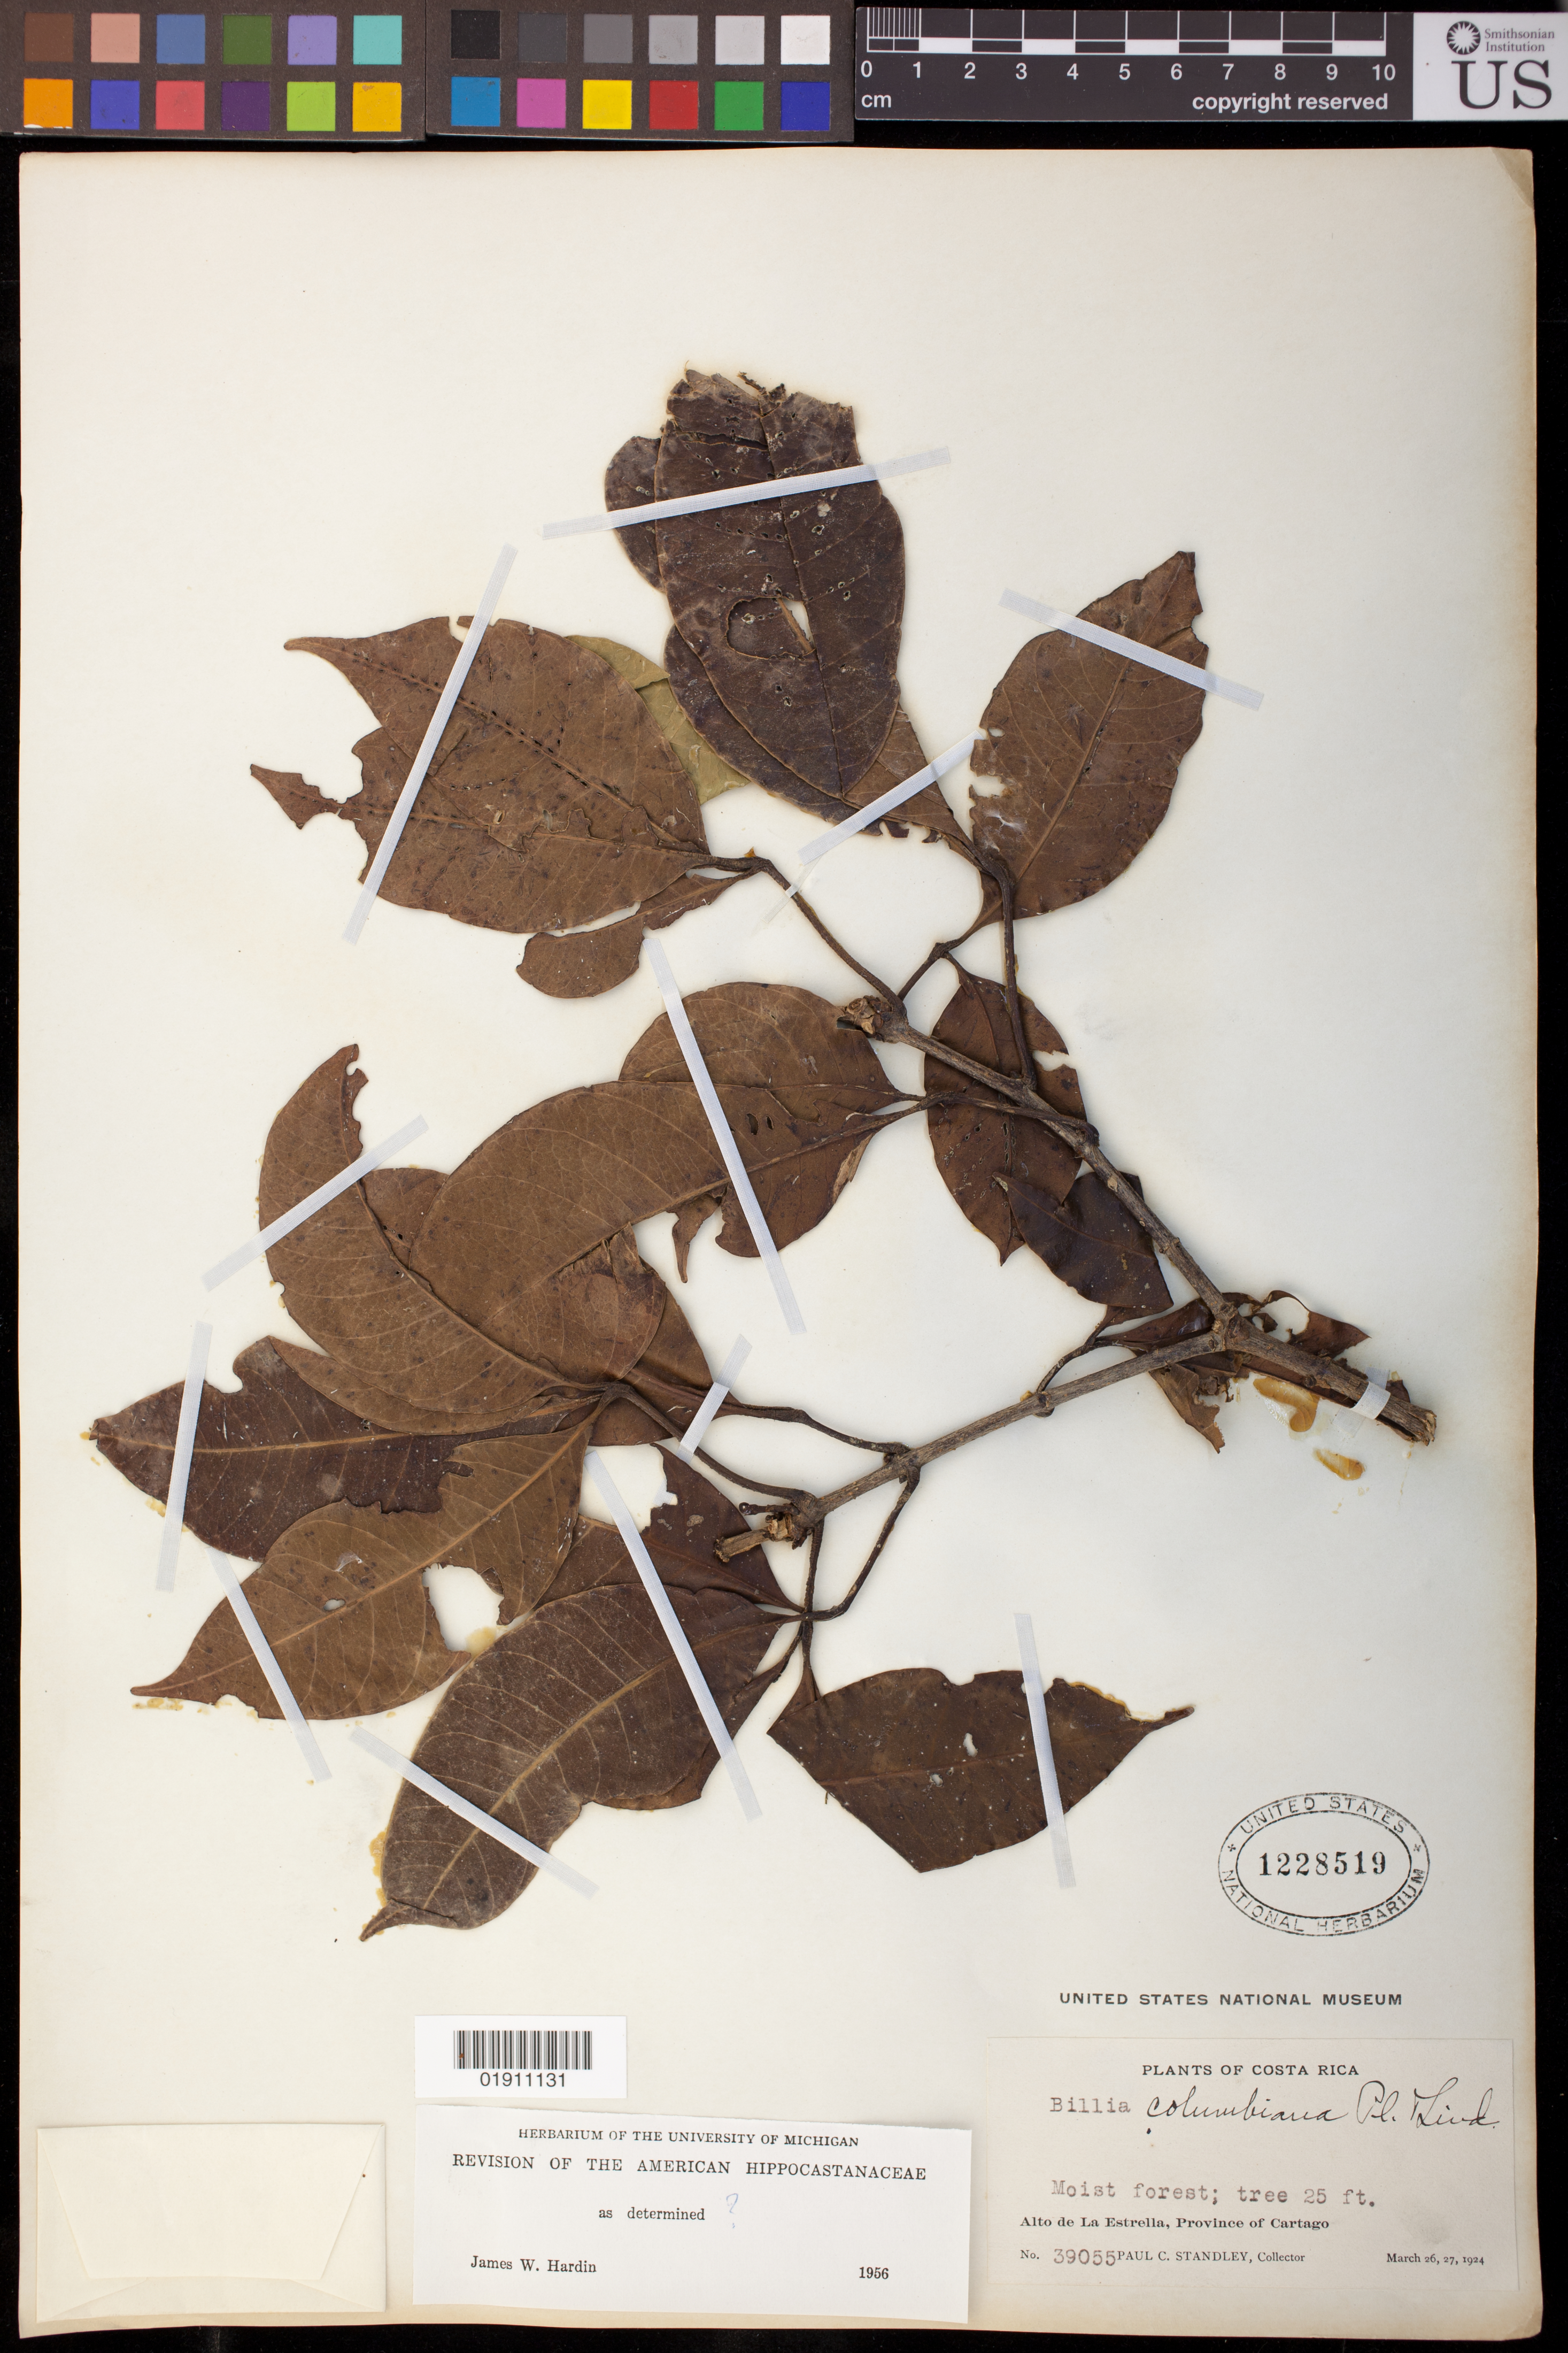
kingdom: Plantae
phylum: Tracheophyta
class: Magnoliopsida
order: Sapindales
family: Sapindaceae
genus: Billia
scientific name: Billia rosea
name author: (Planch. & Linden) C. Ulloa & P.M. Jørg.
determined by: Acevedo-Rodríguez, P., (BOT), Smithsonian Institution - National Museum of Natural History (UNITED STATES)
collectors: P. C. Standley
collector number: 39055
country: Costa Rica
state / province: Cartago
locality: Alto de La Estrella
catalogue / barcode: US 1228519